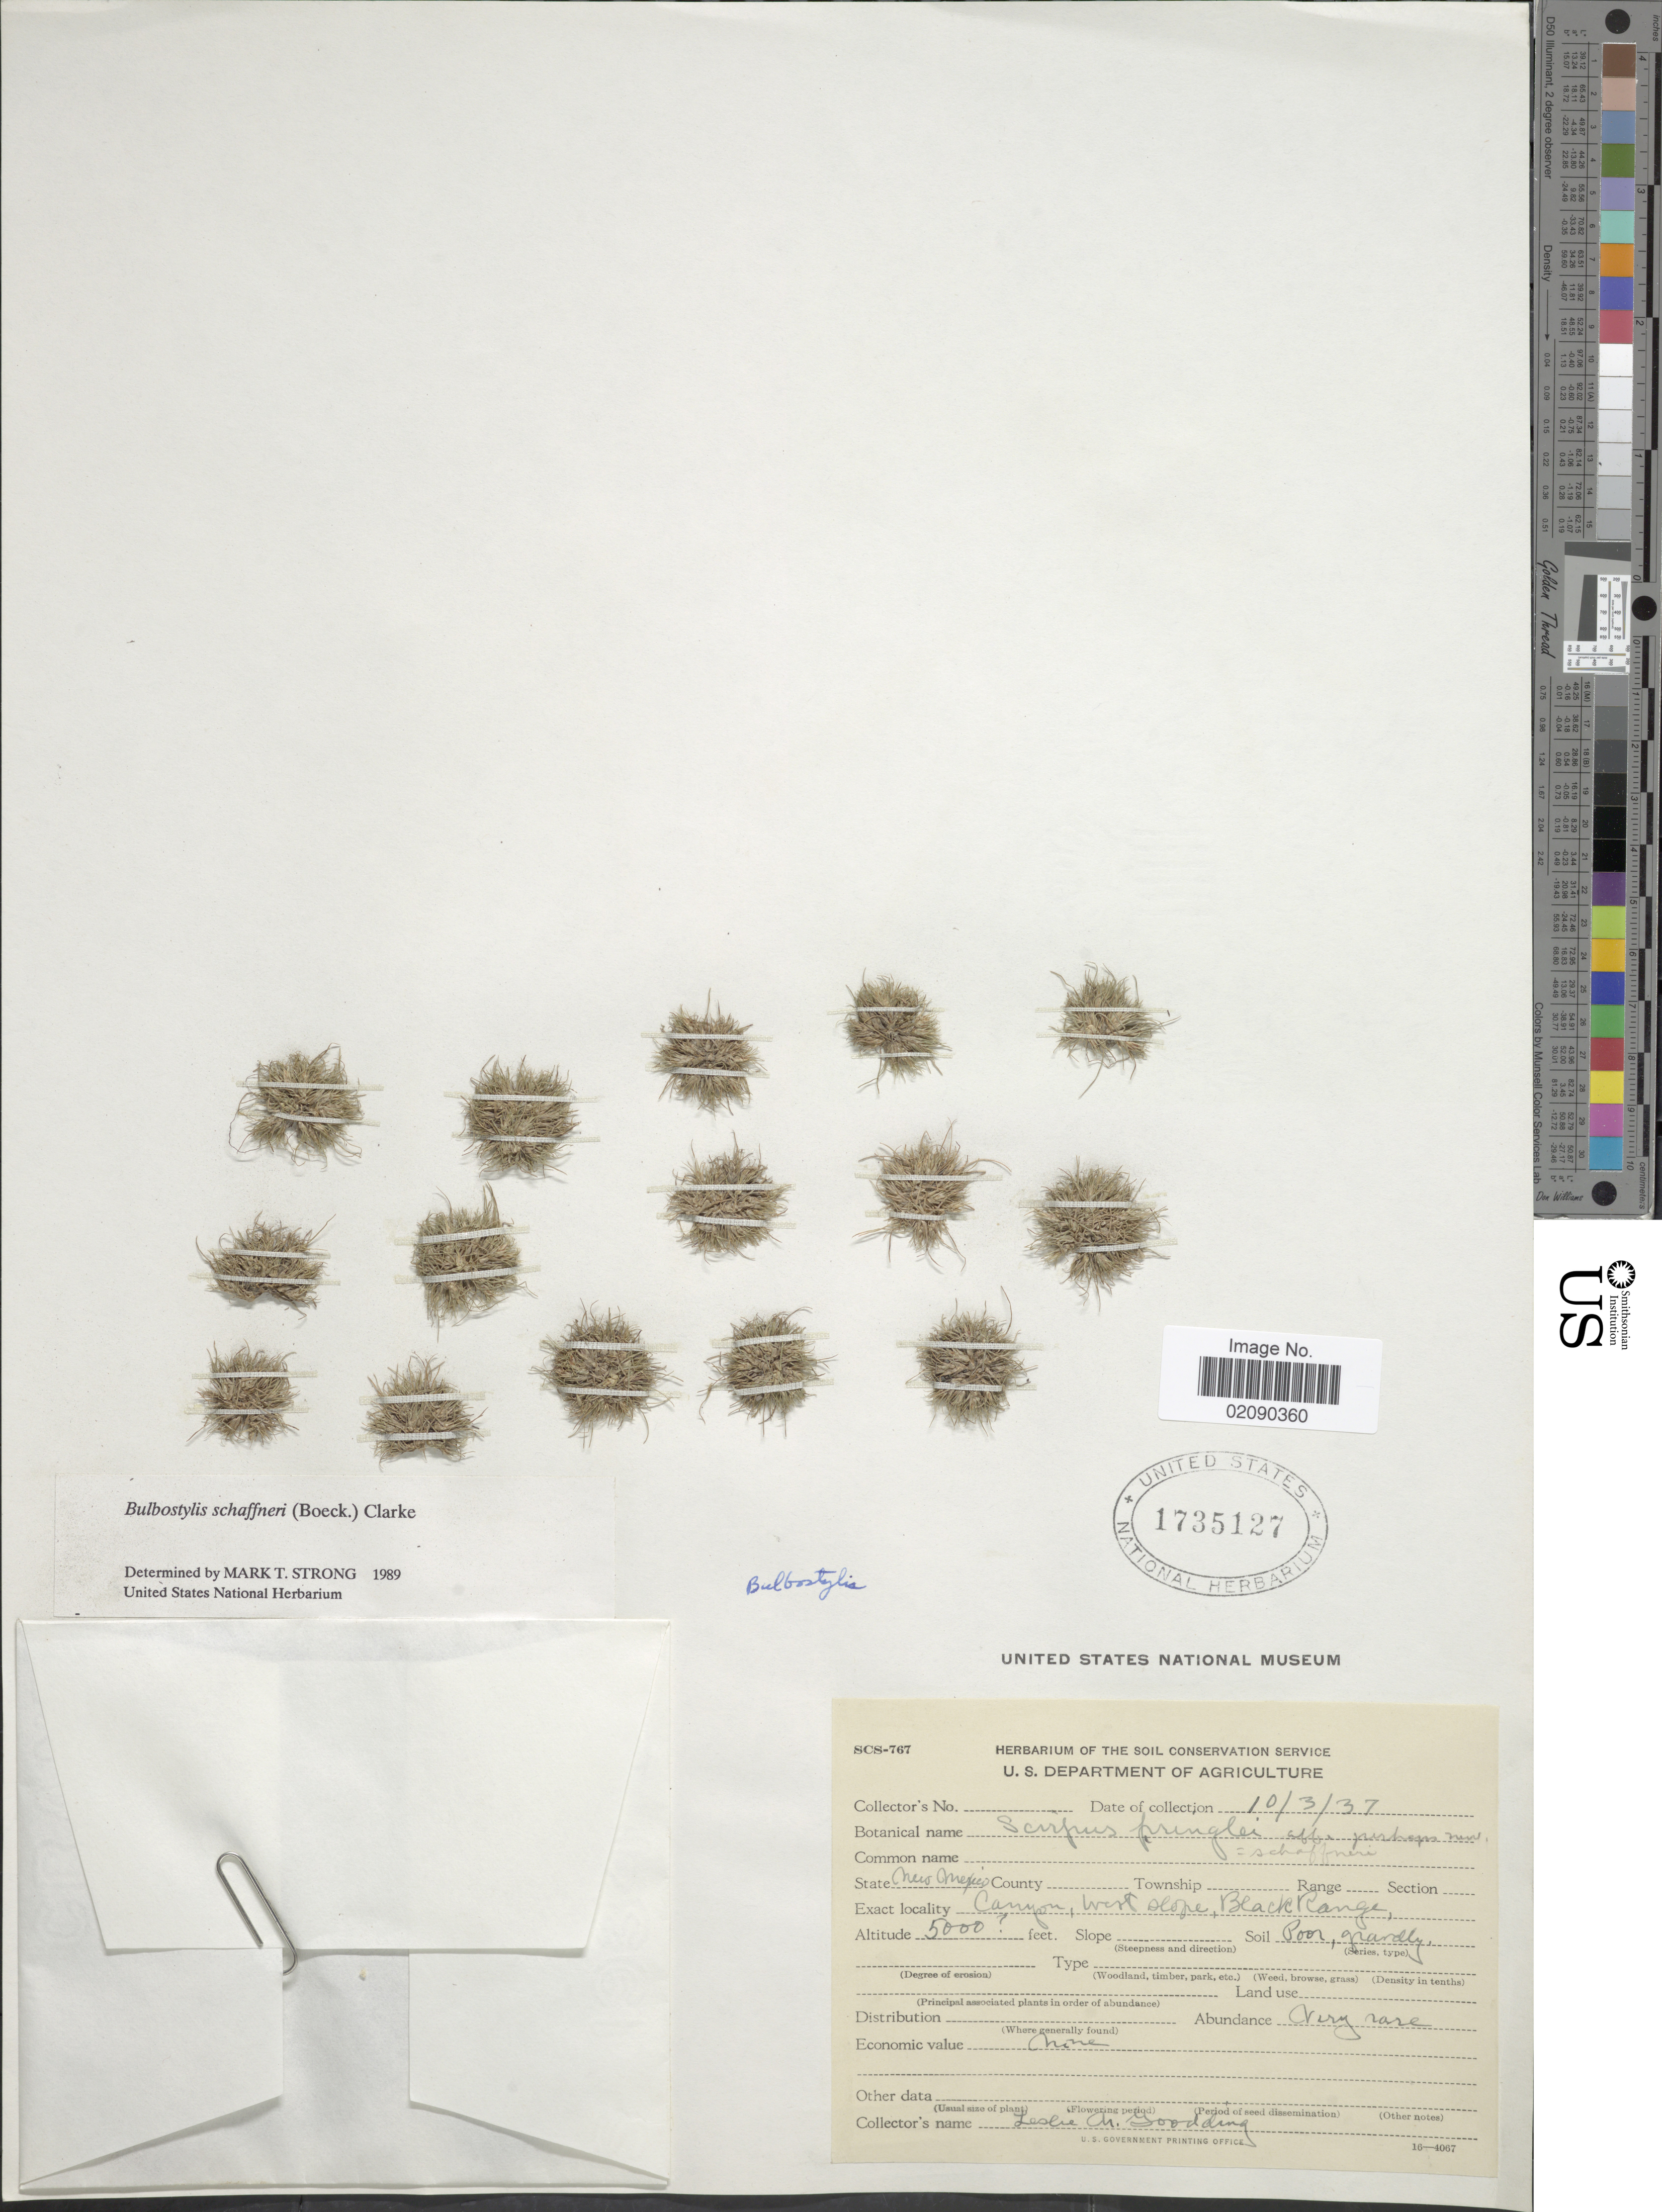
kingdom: Plantae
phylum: Tracheophyta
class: Liliopsida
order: Poales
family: Cyperaceae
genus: Bulbostylis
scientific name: Bulbostylis schaffneri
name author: (Boeckeler) C.B. Clarke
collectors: L. N. Goodding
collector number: SCS-767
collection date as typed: Transcribed d/m/y: 3/10/37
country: United States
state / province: New Mexico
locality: Canyon, west slope, Black Range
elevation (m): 1524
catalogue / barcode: US 1735127